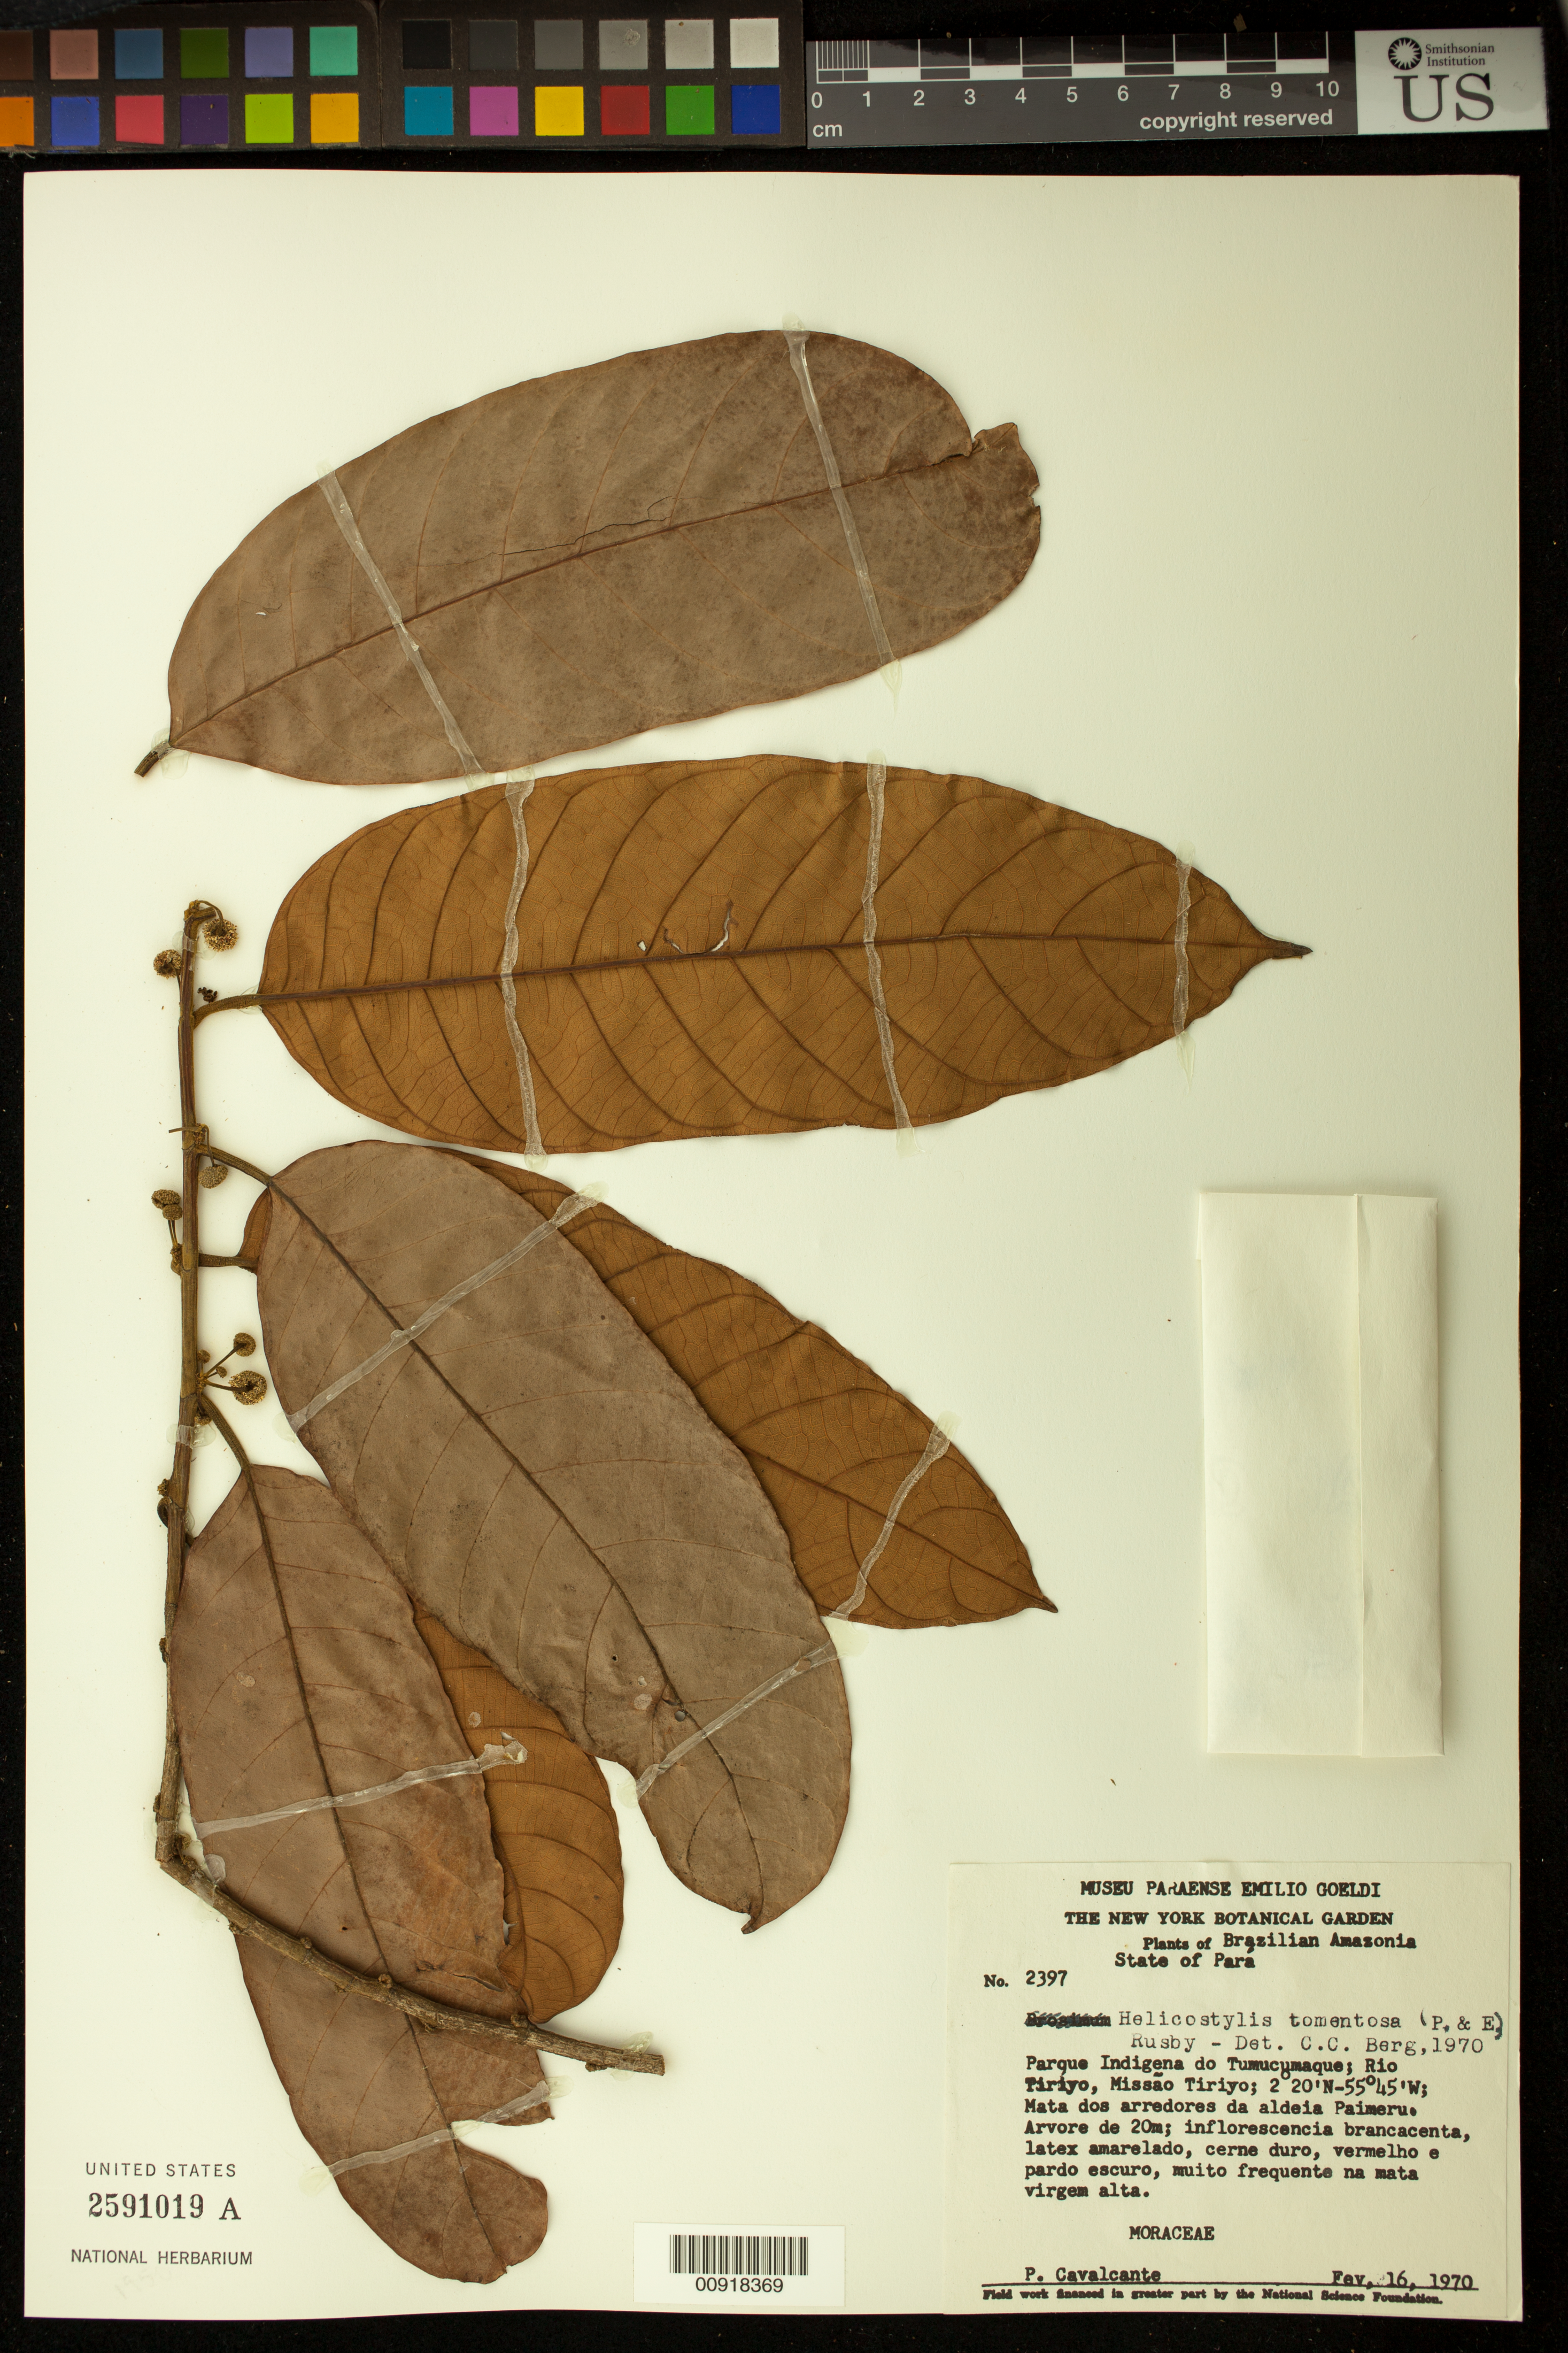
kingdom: Plantae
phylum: Tracheophyta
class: Magnoliopsida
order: Rosales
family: Moraceae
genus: Helicostylis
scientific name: Helicostylis tomentosa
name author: (Poepp. & Endl.) Rusby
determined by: Berg, C. C.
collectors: P. B. Cavalcante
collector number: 2397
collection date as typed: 16-Feb-70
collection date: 1970-02-16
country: Brazil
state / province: Pará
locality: Parque Indigena do Tumucumaque, Río Tiriyo, Missao Tiriyo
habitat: Mata dos arredores da aldeia Paimeru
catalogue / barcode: US 2591019A